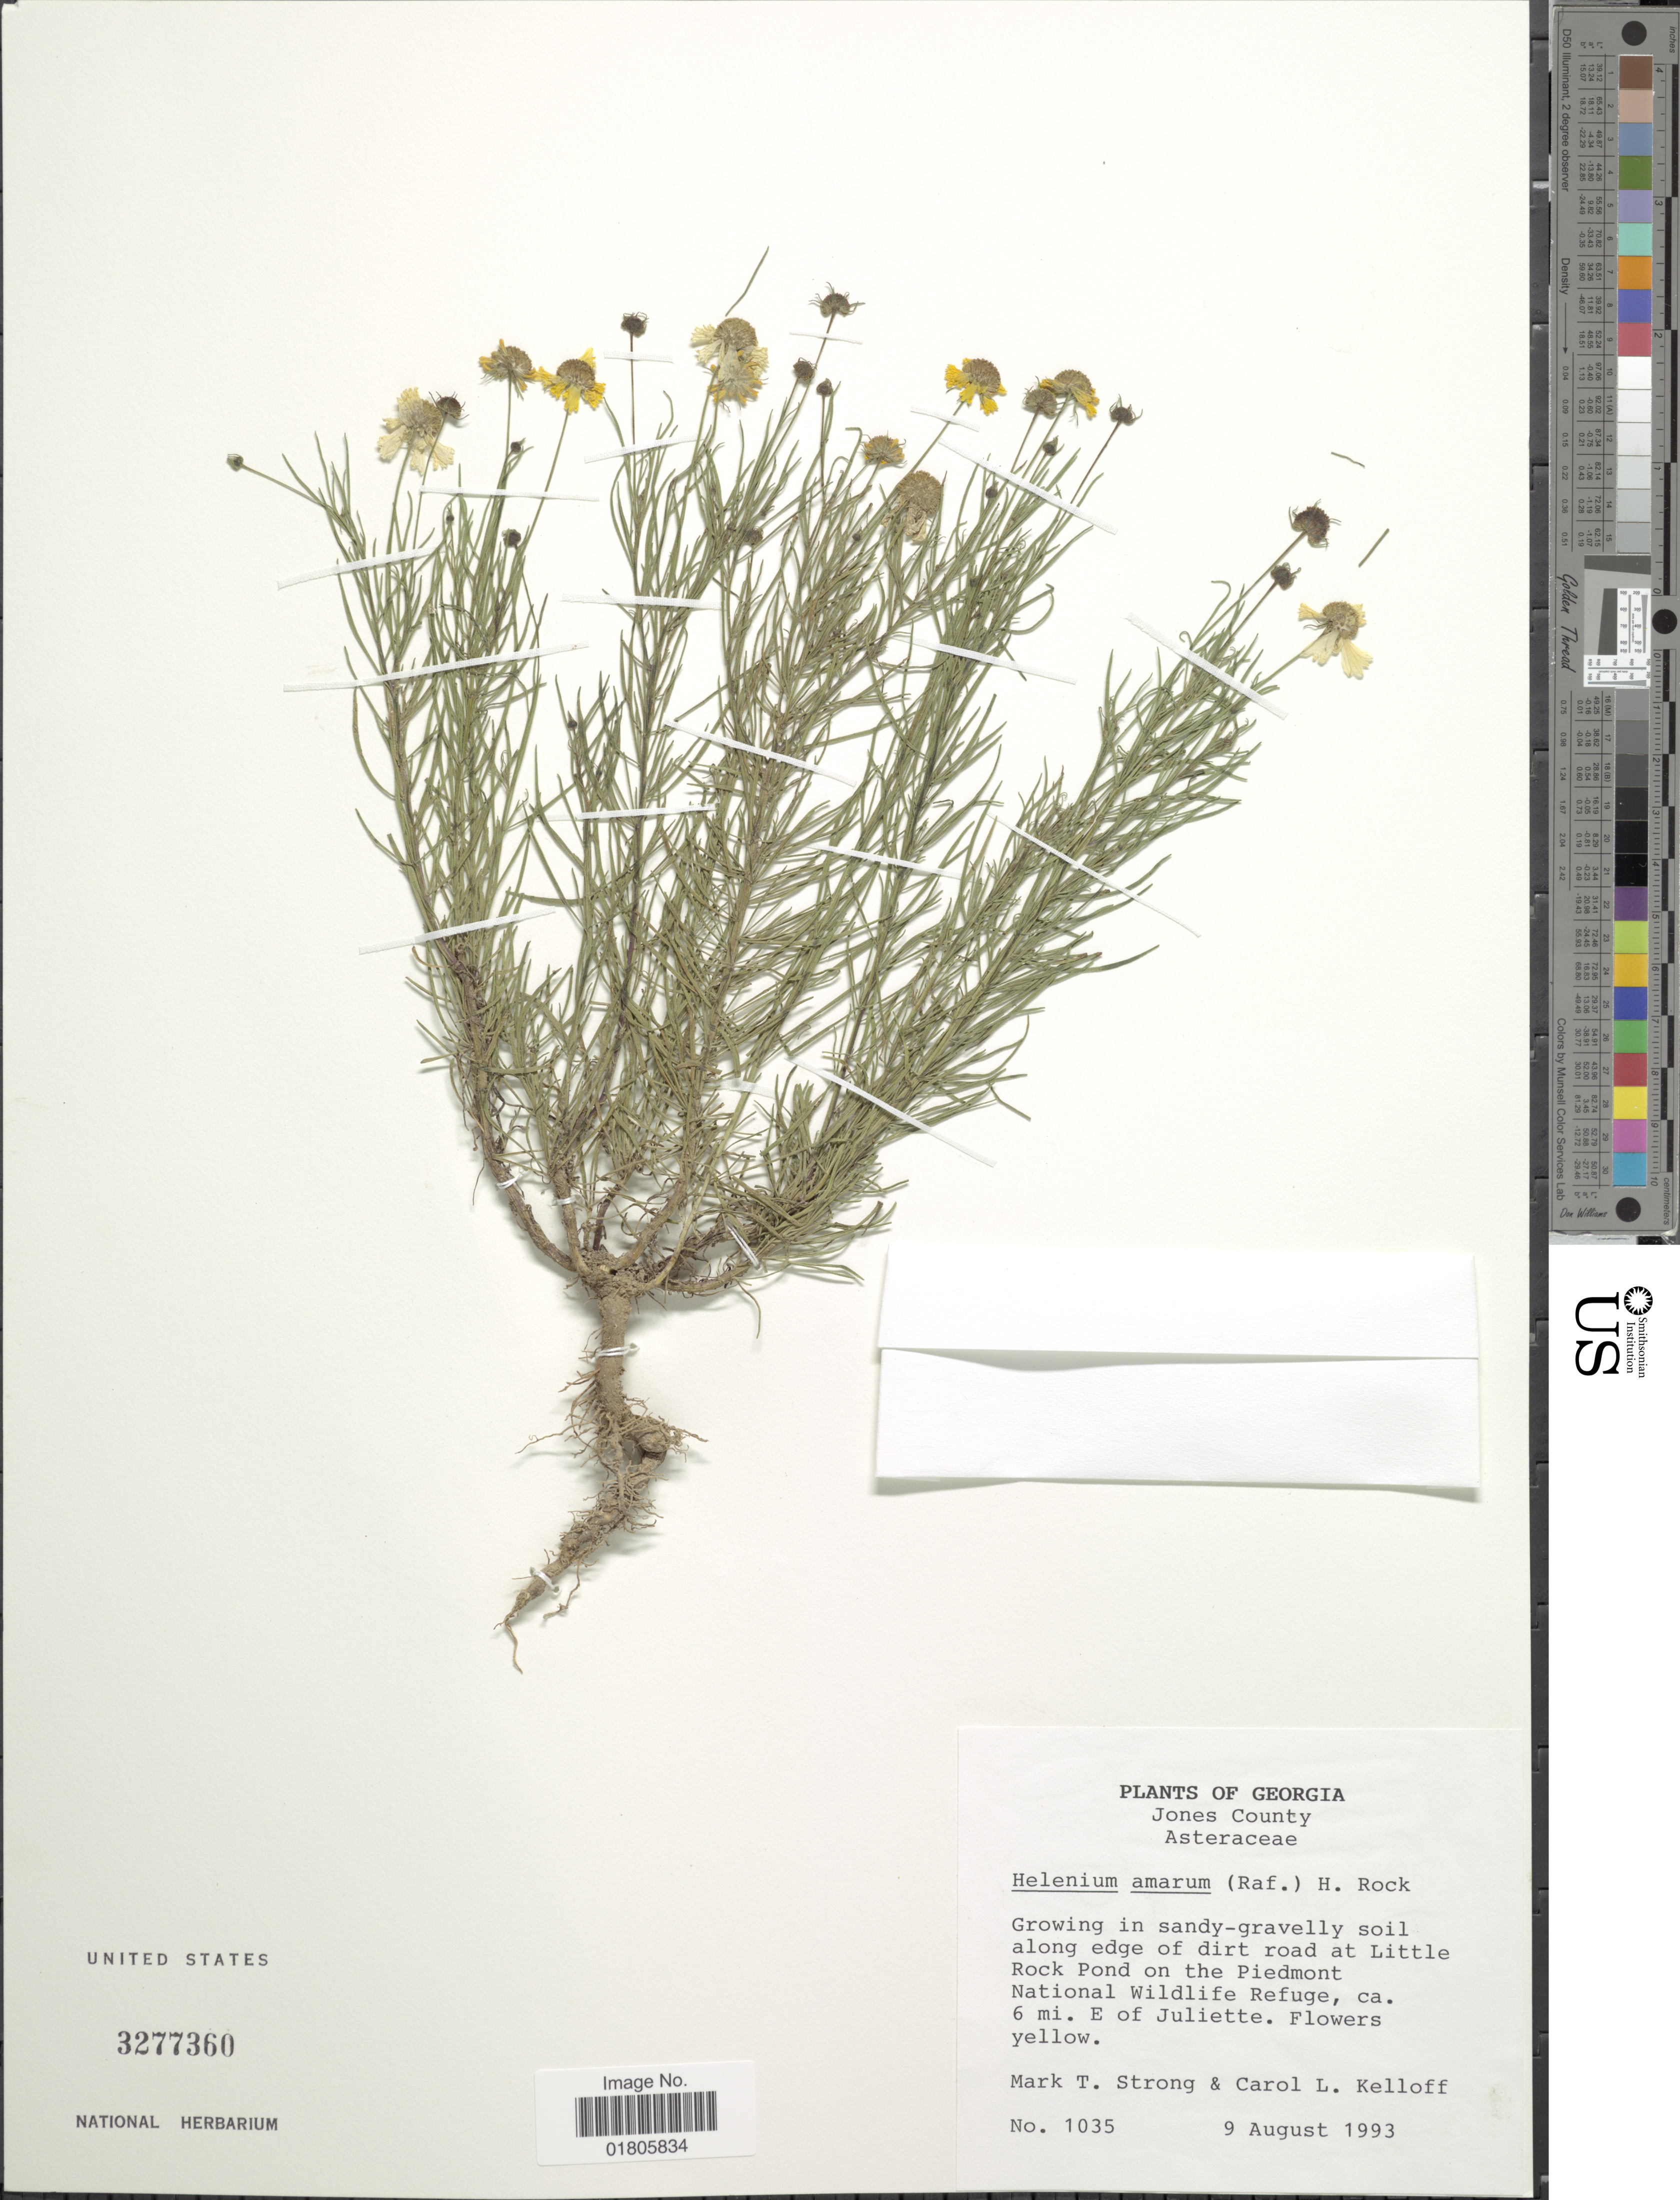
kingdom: Plantae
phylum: Tracheophyta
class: Magnoliopsida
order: Asterales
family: Asteraceae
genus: Helenium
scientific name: Helenium amarum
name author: (Raf.) H. Rock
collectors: M. T. Strong & C. L. Kelloff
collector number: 1035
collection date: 1993-08-09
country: United States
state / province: Georgia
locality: Jones County, laong edge of dirt road at Little Rock Pond on the Piedmont National Wildlife Refuge, ca. 6 mi. E of Juliette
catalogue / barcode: US 3277360